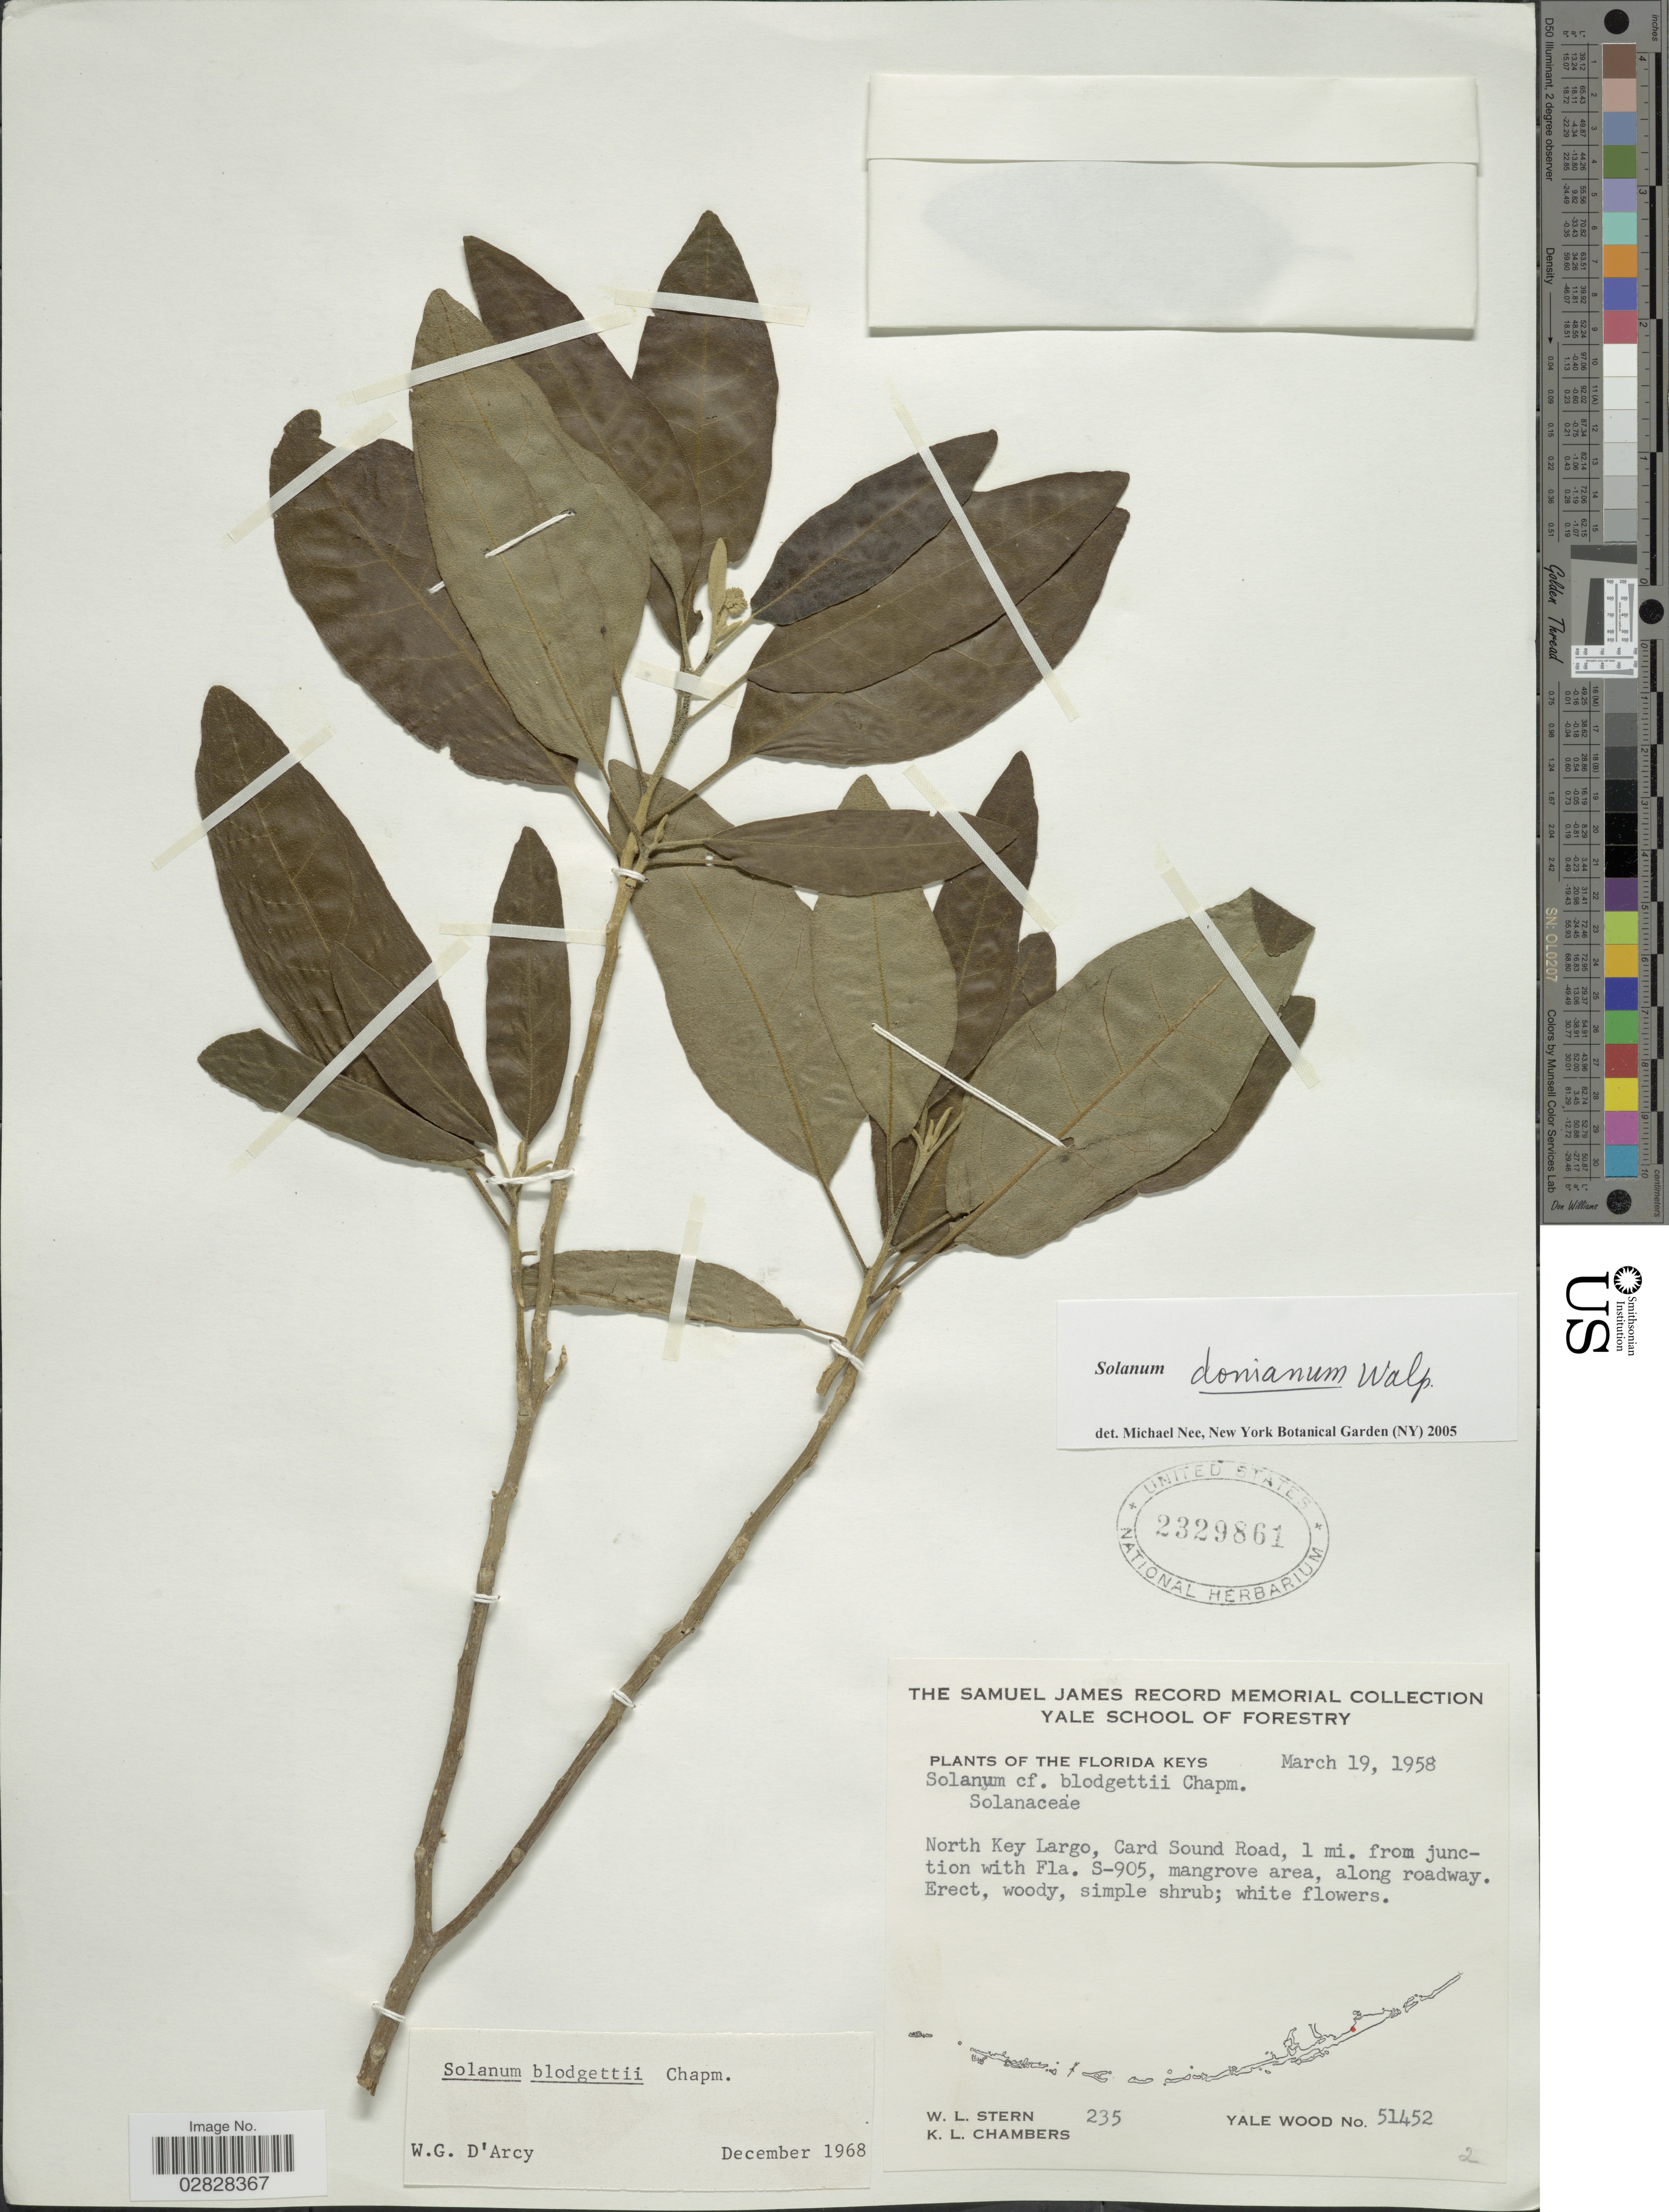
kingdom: Plantae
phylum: Tracheophyta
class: Magnoliopsida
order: Solanales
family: Solanaceae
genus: Solanum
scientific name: Solanum donianum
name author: Walp.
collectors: W. L. Stern & K. Chambers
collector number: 235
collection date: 1958-03-19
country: United States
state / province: Florida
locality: Florida Keys. North Key Largo, Card Sound Road, 1 mi. from junction with Fla. S-905, mangrove area, along roadway.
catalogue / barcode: US 2329861